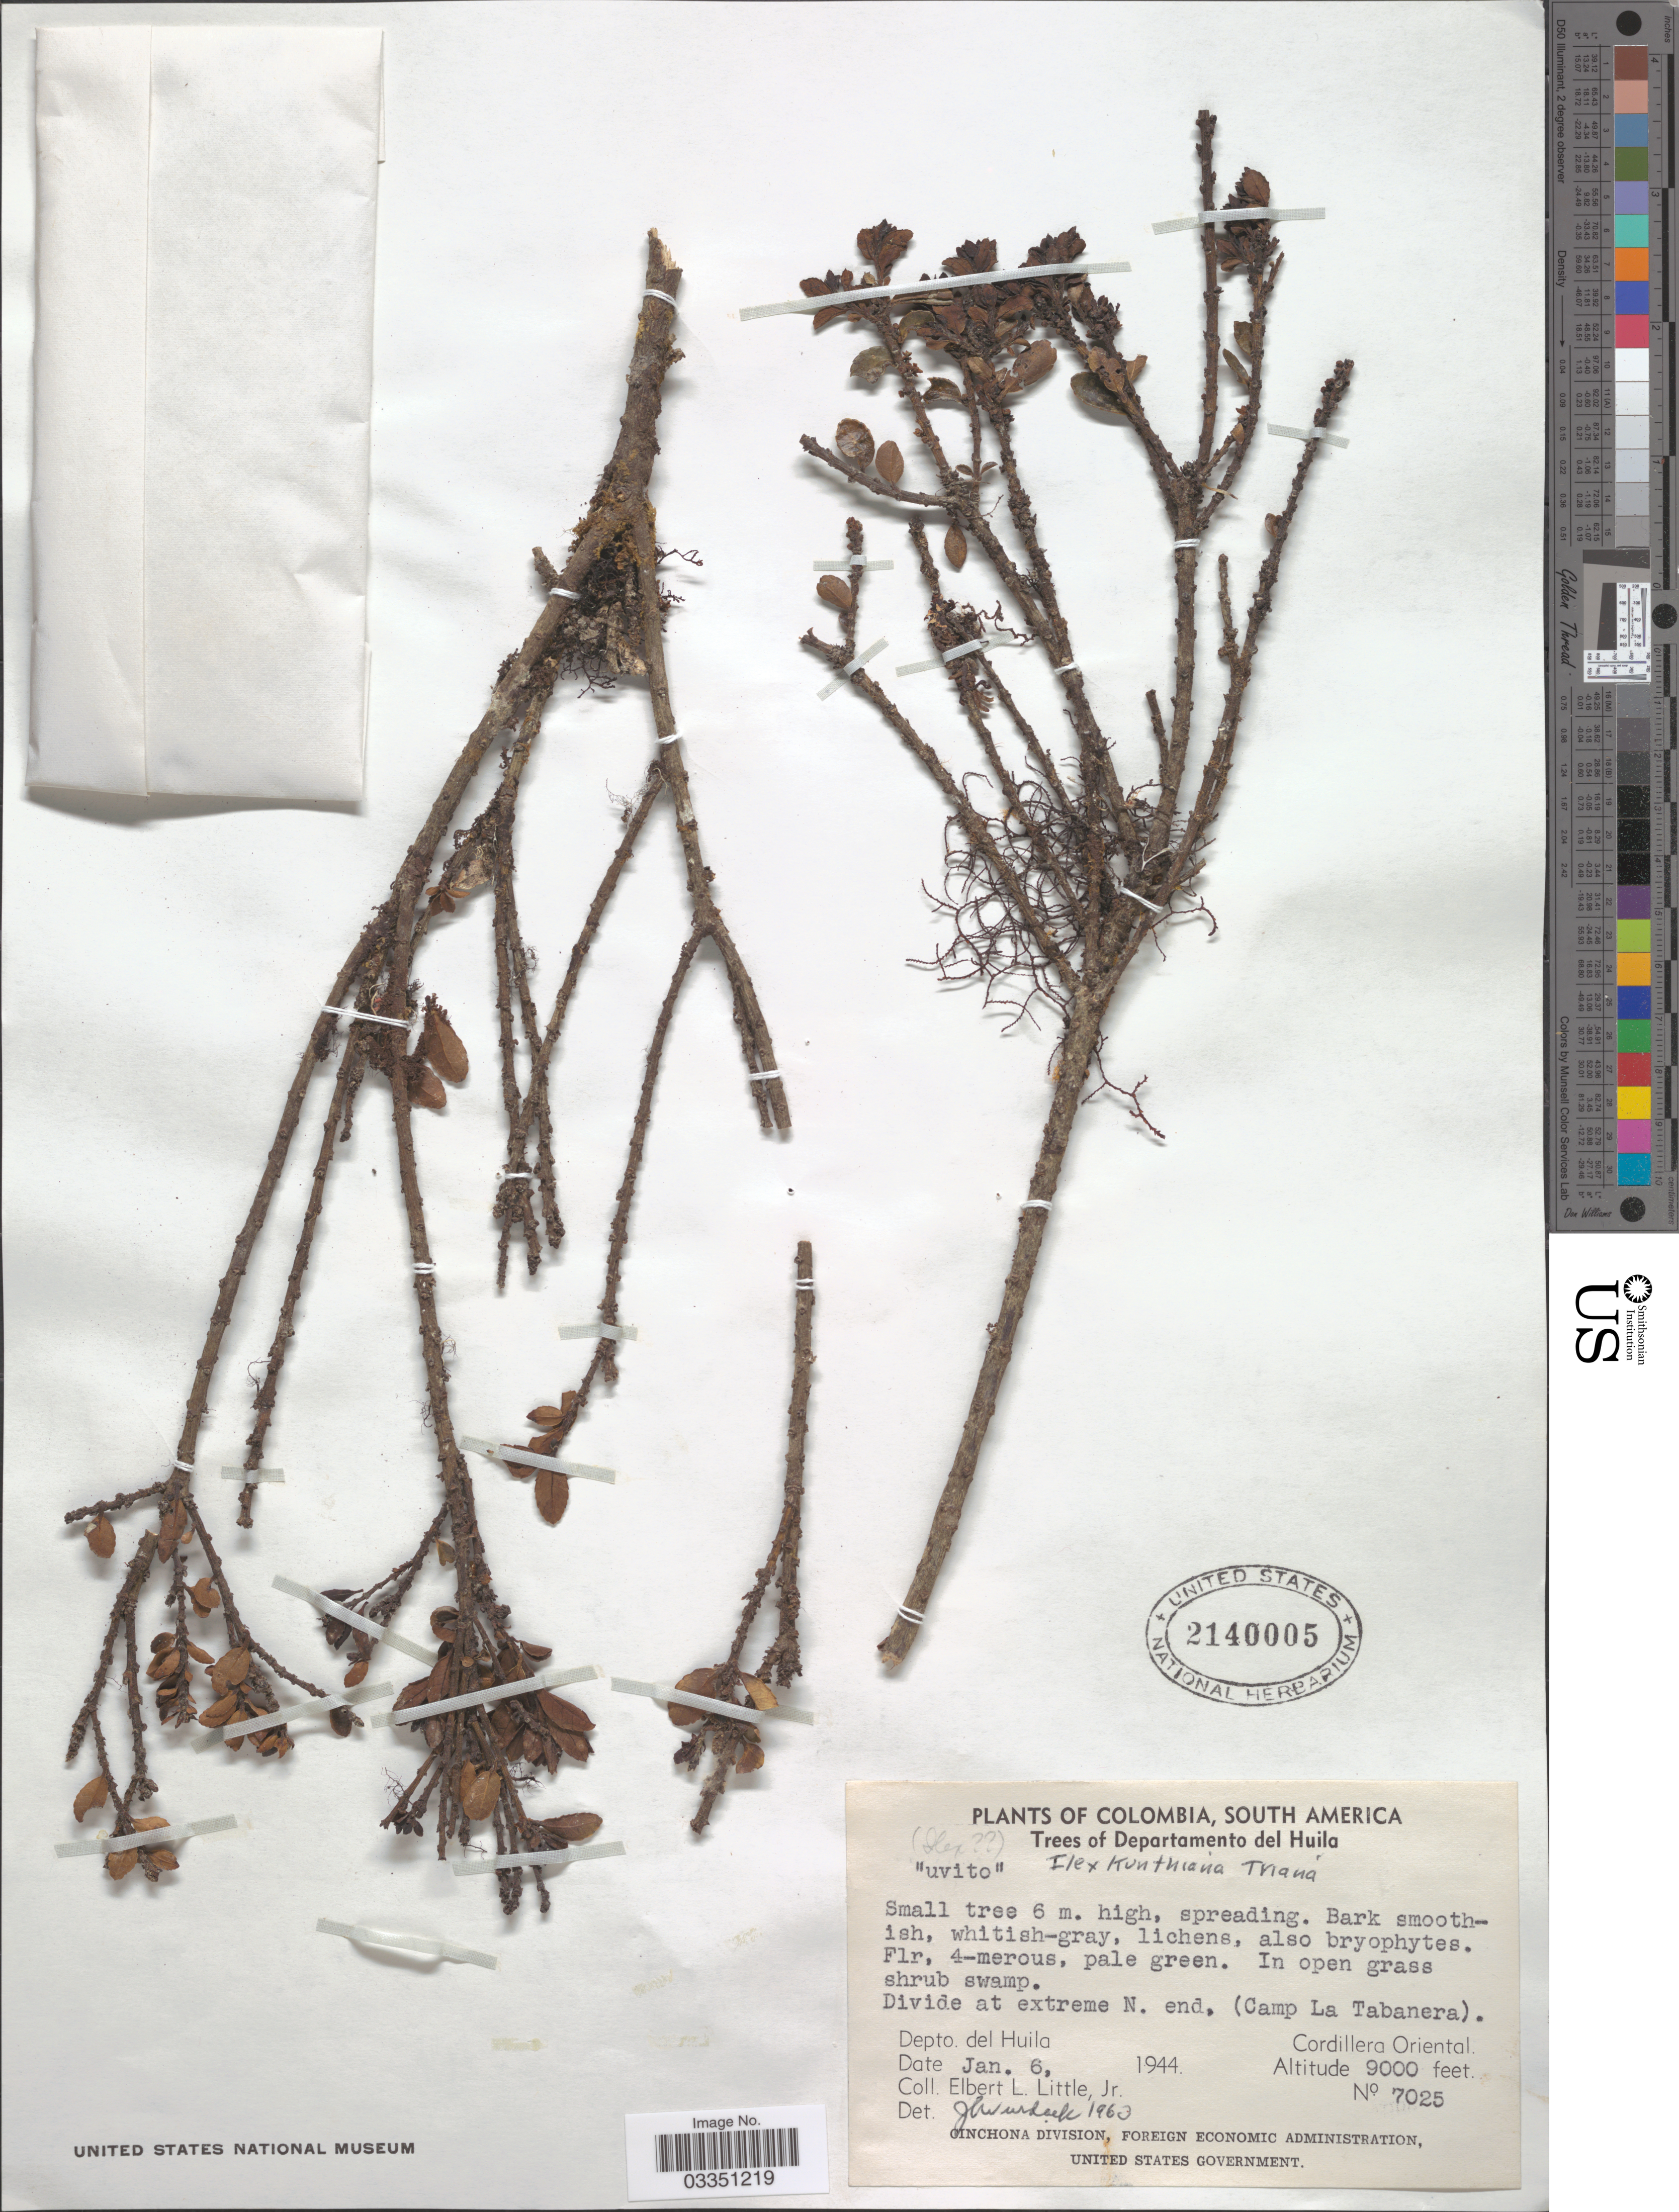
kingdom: Plantae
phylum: Tracheophyta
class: Magnoliopsida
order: Aquifoliales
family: Aquifoliaceae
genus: Ilex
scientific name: Ilex kunthiana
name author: Triana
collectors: E. L. Little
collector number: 7025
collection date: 1944-01-06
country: Colombia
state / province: Huila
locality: Departamento del Huila. Divide at extreme N. end. (Camp La Tabanera). Depto. del Huila. Cordillera Oriental.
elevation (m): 2743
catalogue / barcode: US 2140005